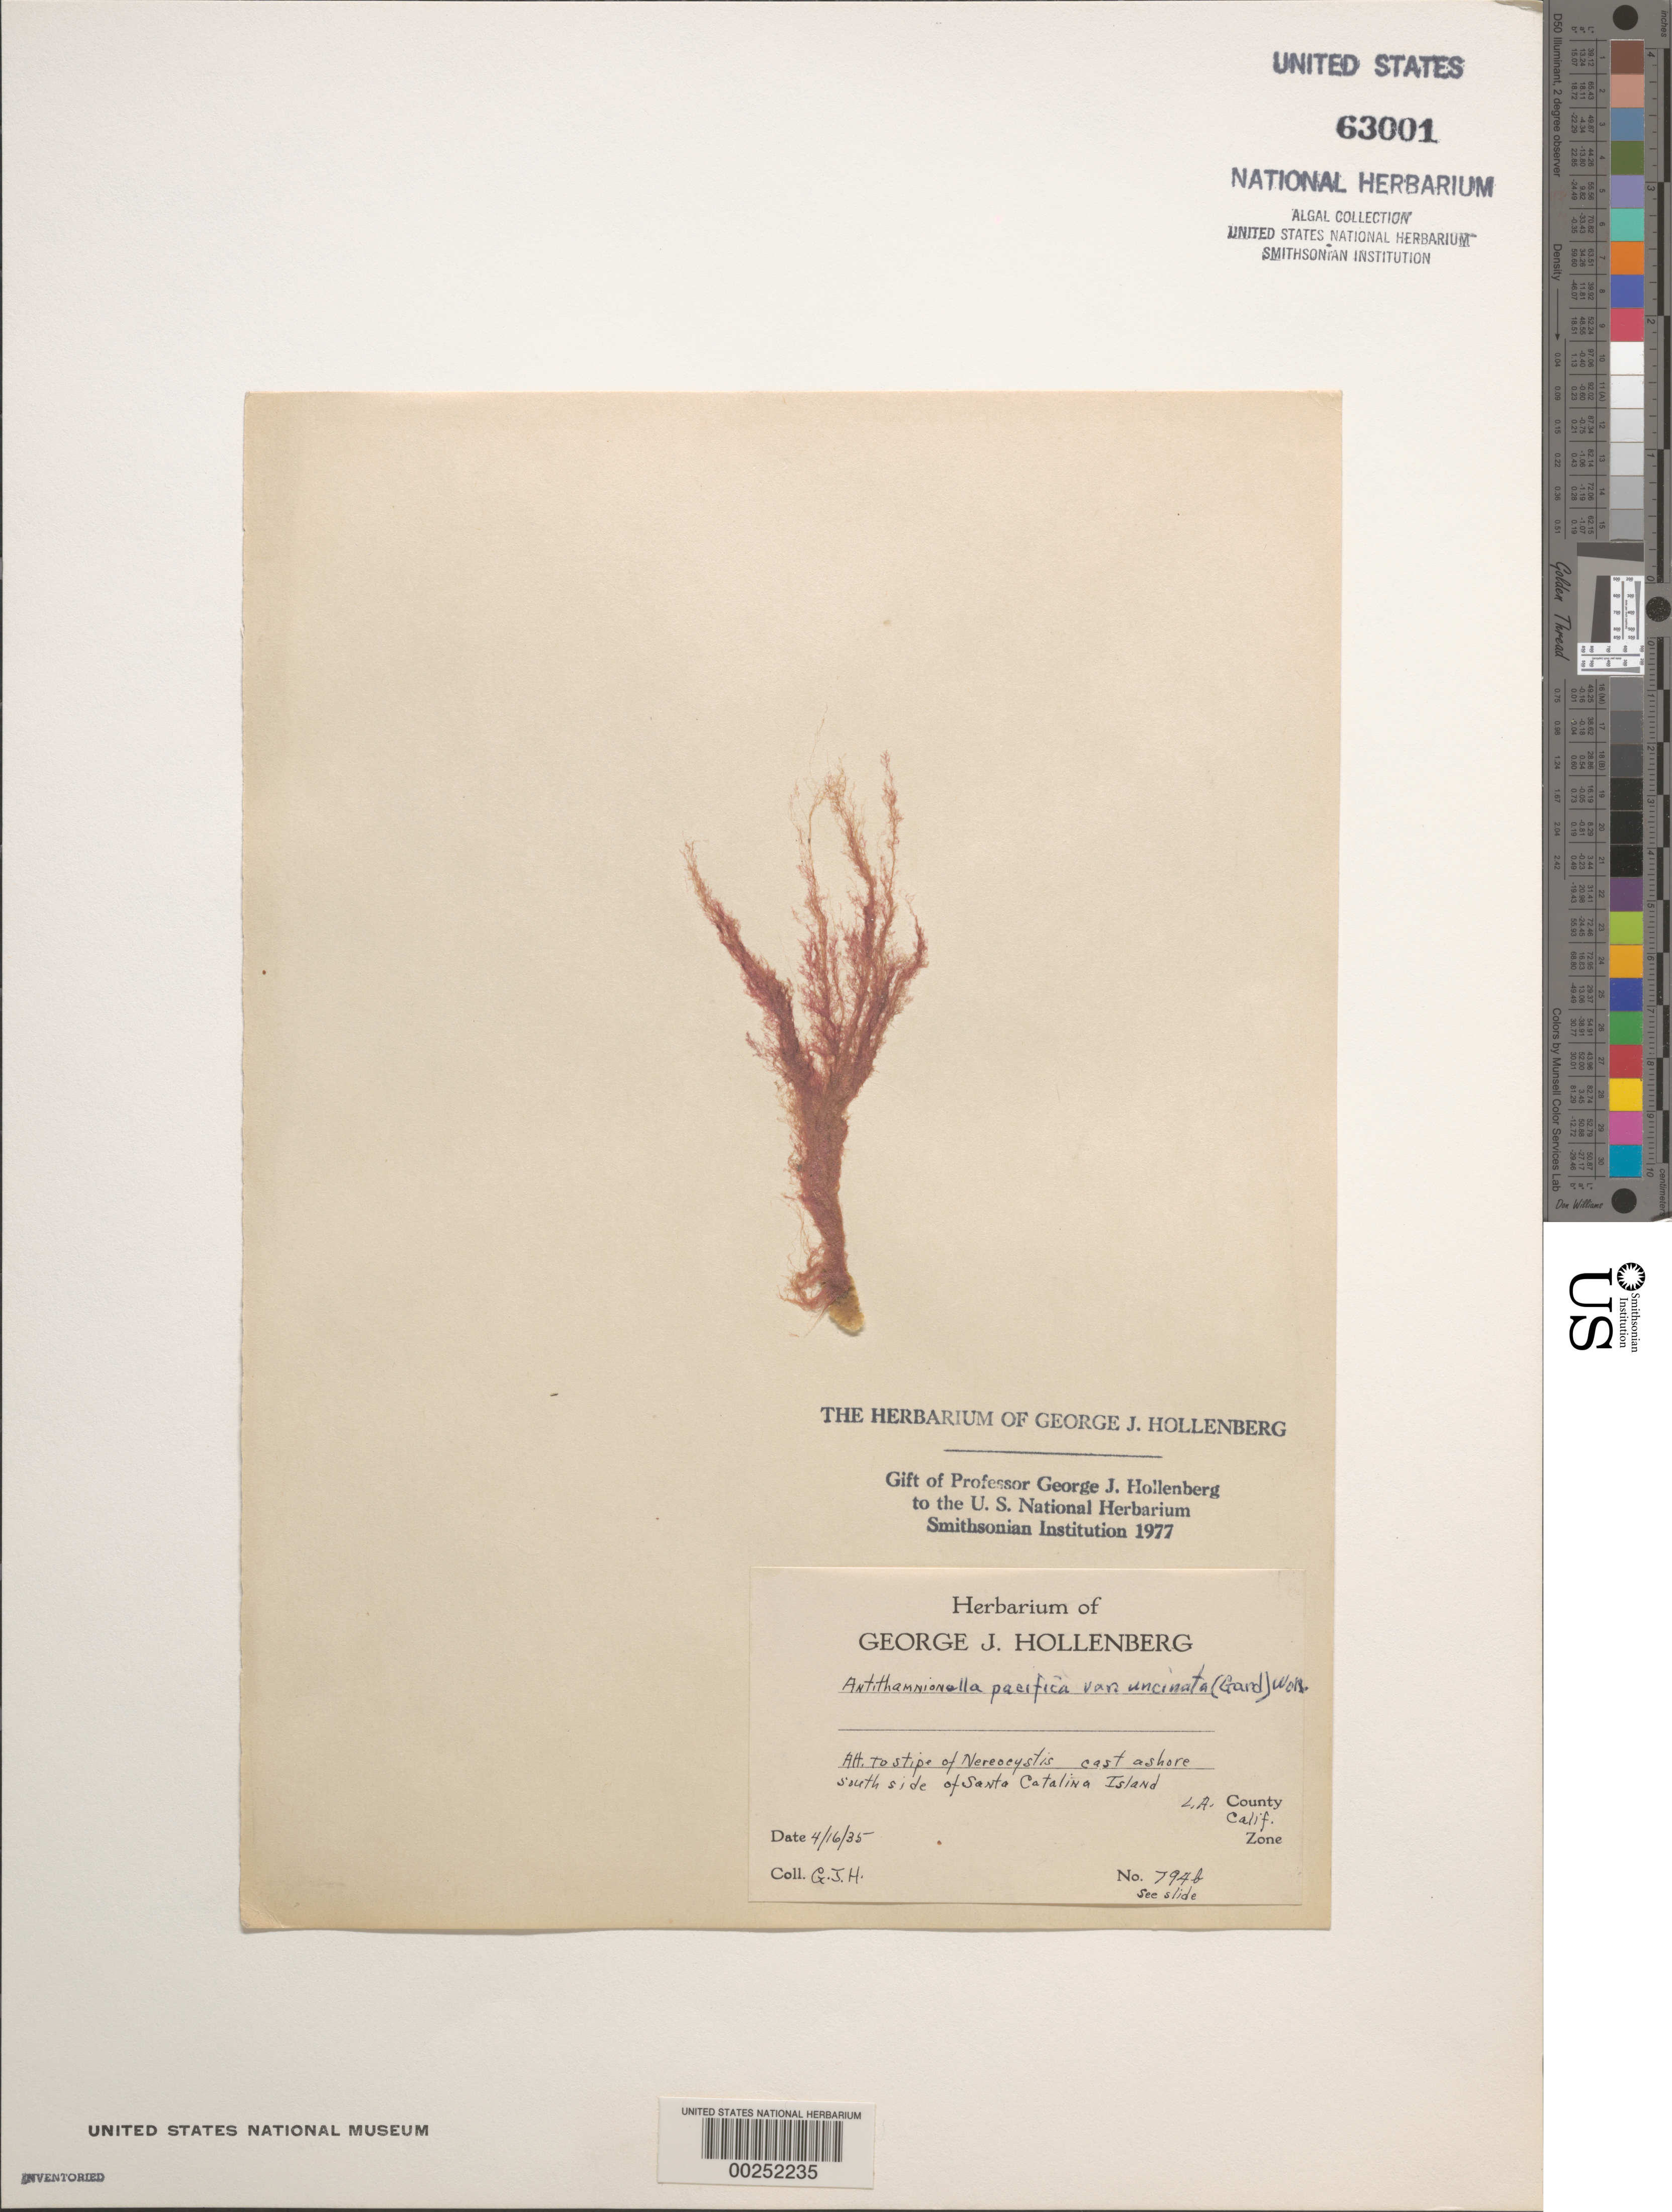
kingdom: Plantae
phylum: Rhodophyta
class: Florideophyceae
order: Ceramiales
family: Ceramiaceae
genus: Antithamnionella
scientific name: Antithamnionella pacifica var. uncinata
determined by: Hollenberg, George J.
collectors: G. Hollenberg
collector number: GJH 794b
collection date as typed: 16 Apr 1935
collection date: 1935-04-16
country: United States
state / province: California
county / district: Los Angeles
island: Santa Catalina Island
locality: South side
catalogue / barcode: US 63001